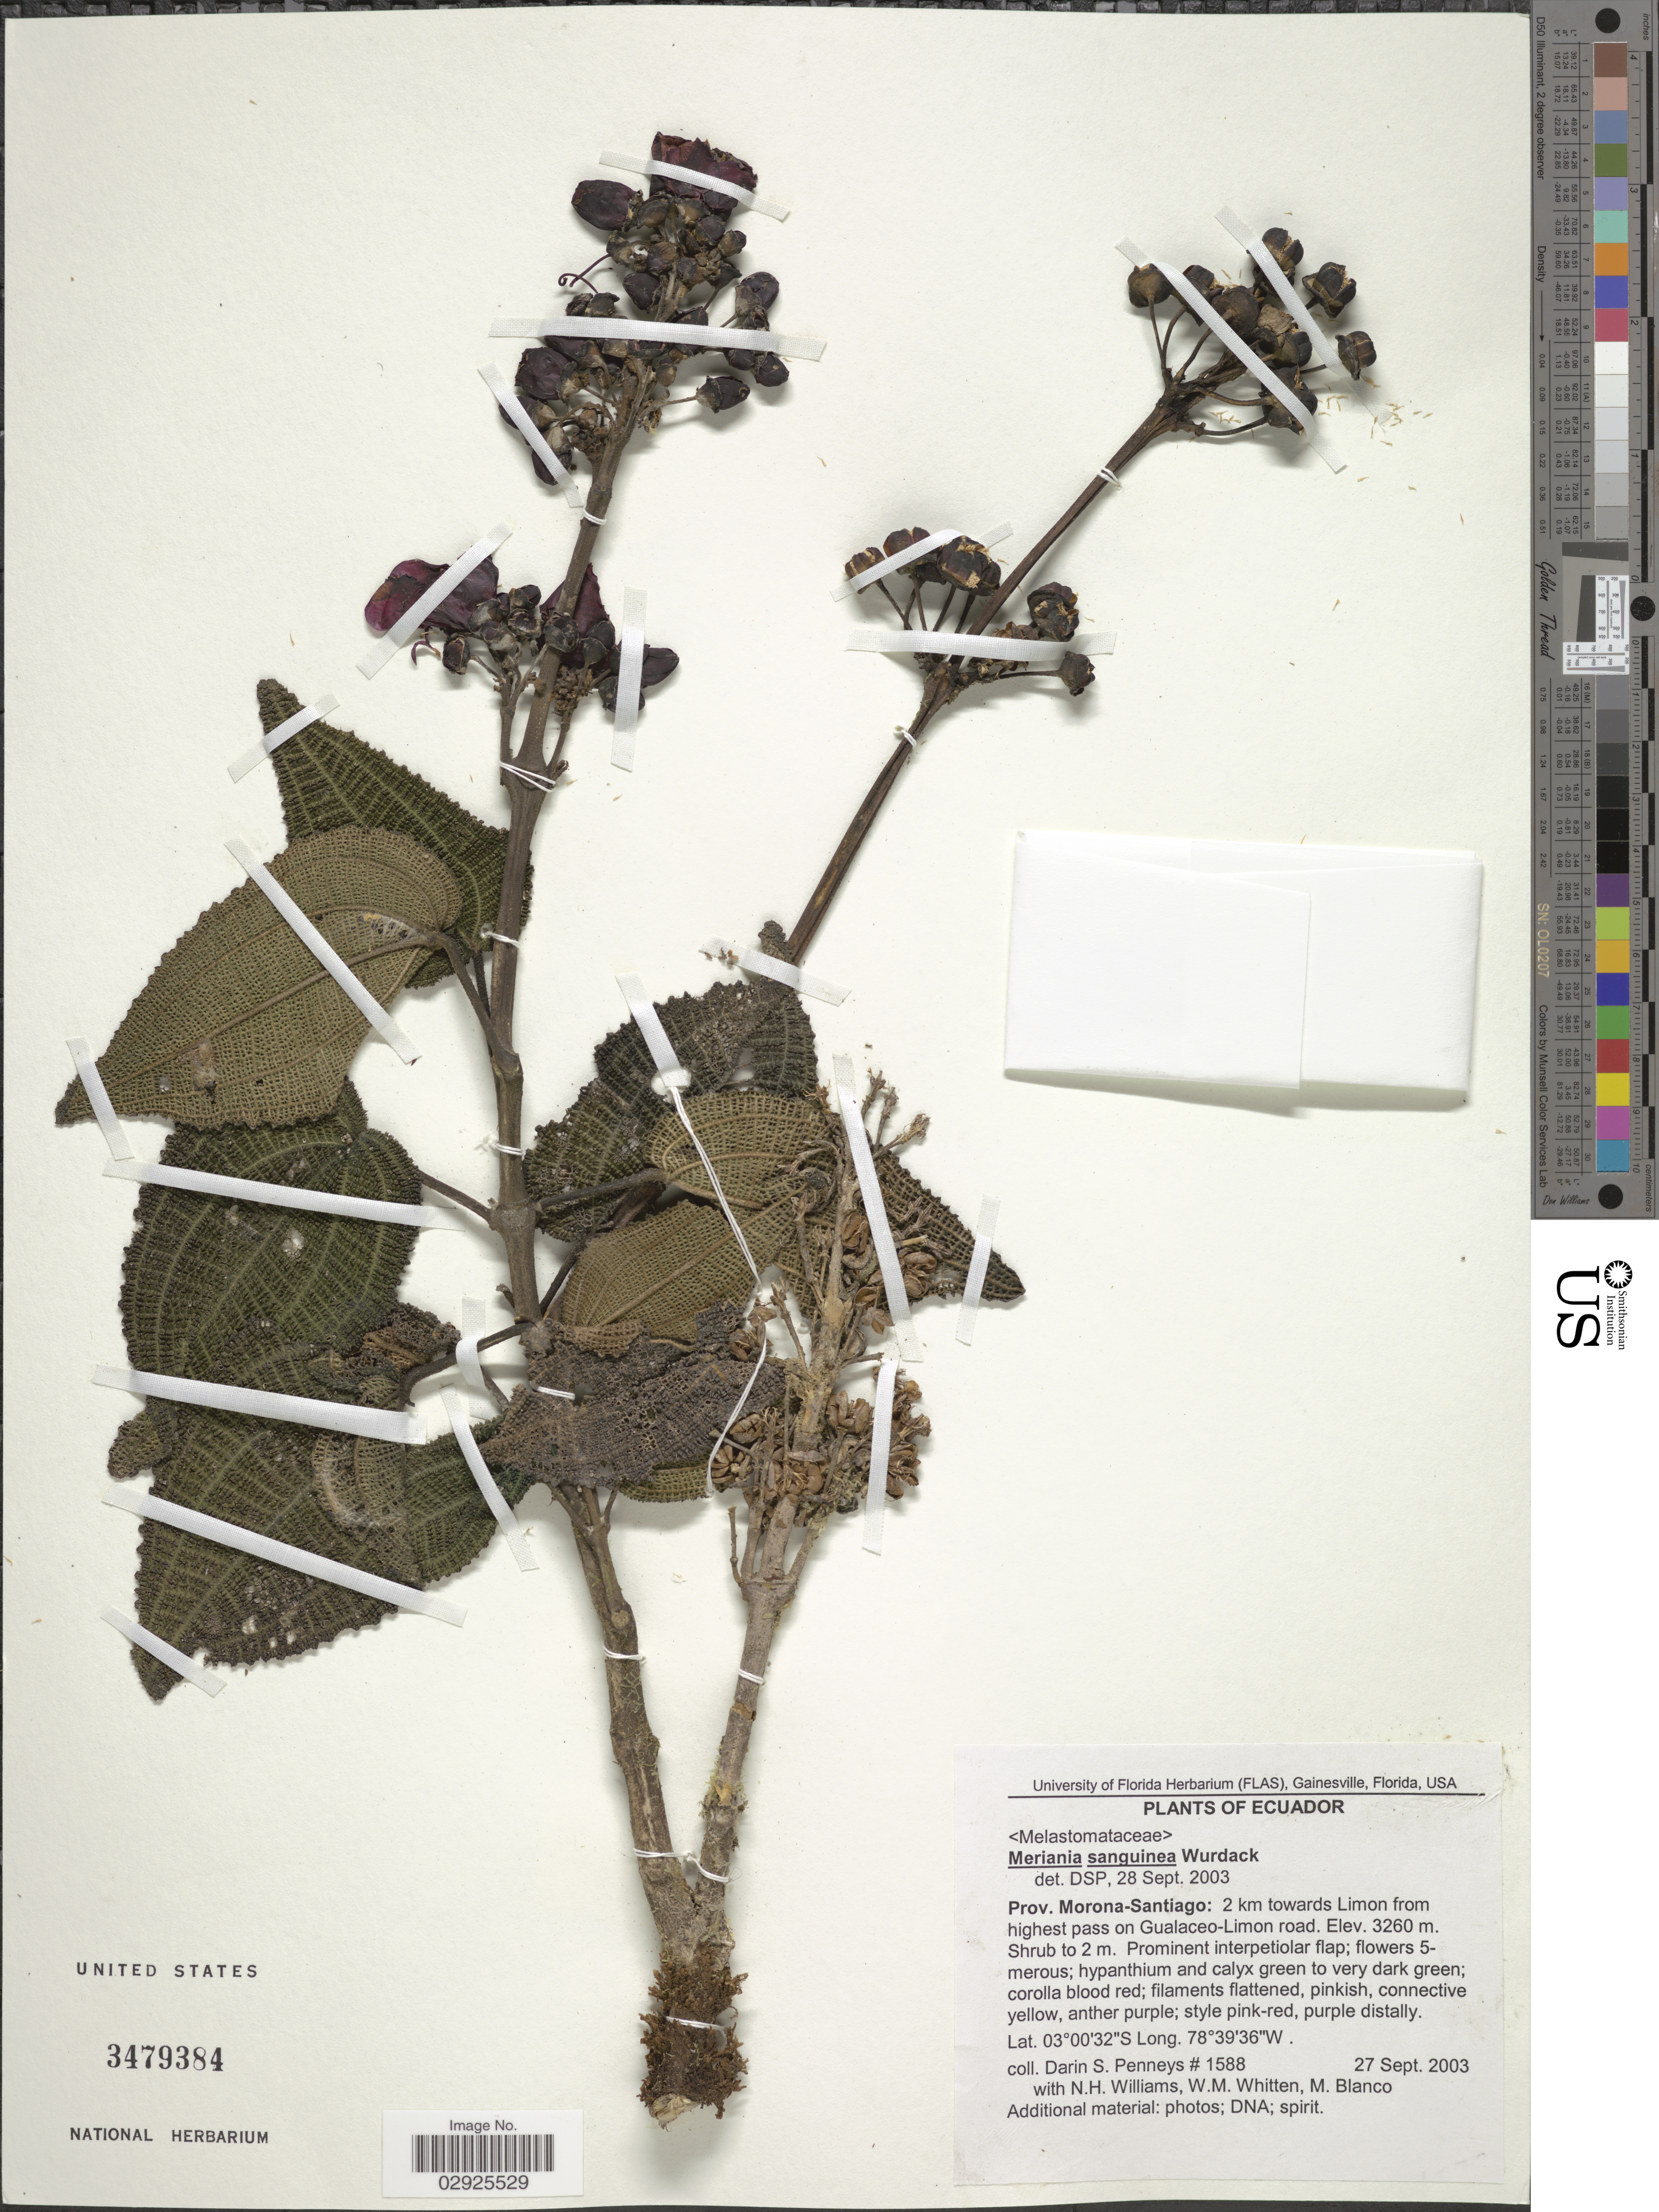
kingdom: Plantae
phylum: Tracheophyta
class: Magnoliopsida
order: Myrtales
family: Melastomataceae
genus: Meriania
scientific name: Meriania sanguinea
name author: Wurdack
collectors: D. S. Penneys, N. H. Williams, W. M. Whitten & M. Blanco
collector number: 1588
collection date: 2003-09-27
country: Ecuador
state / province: Morona-Santiago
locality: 2 km towards Limon from highest pass on Gualaceo-Limon road.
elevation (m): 3260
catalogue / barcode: US 3479384